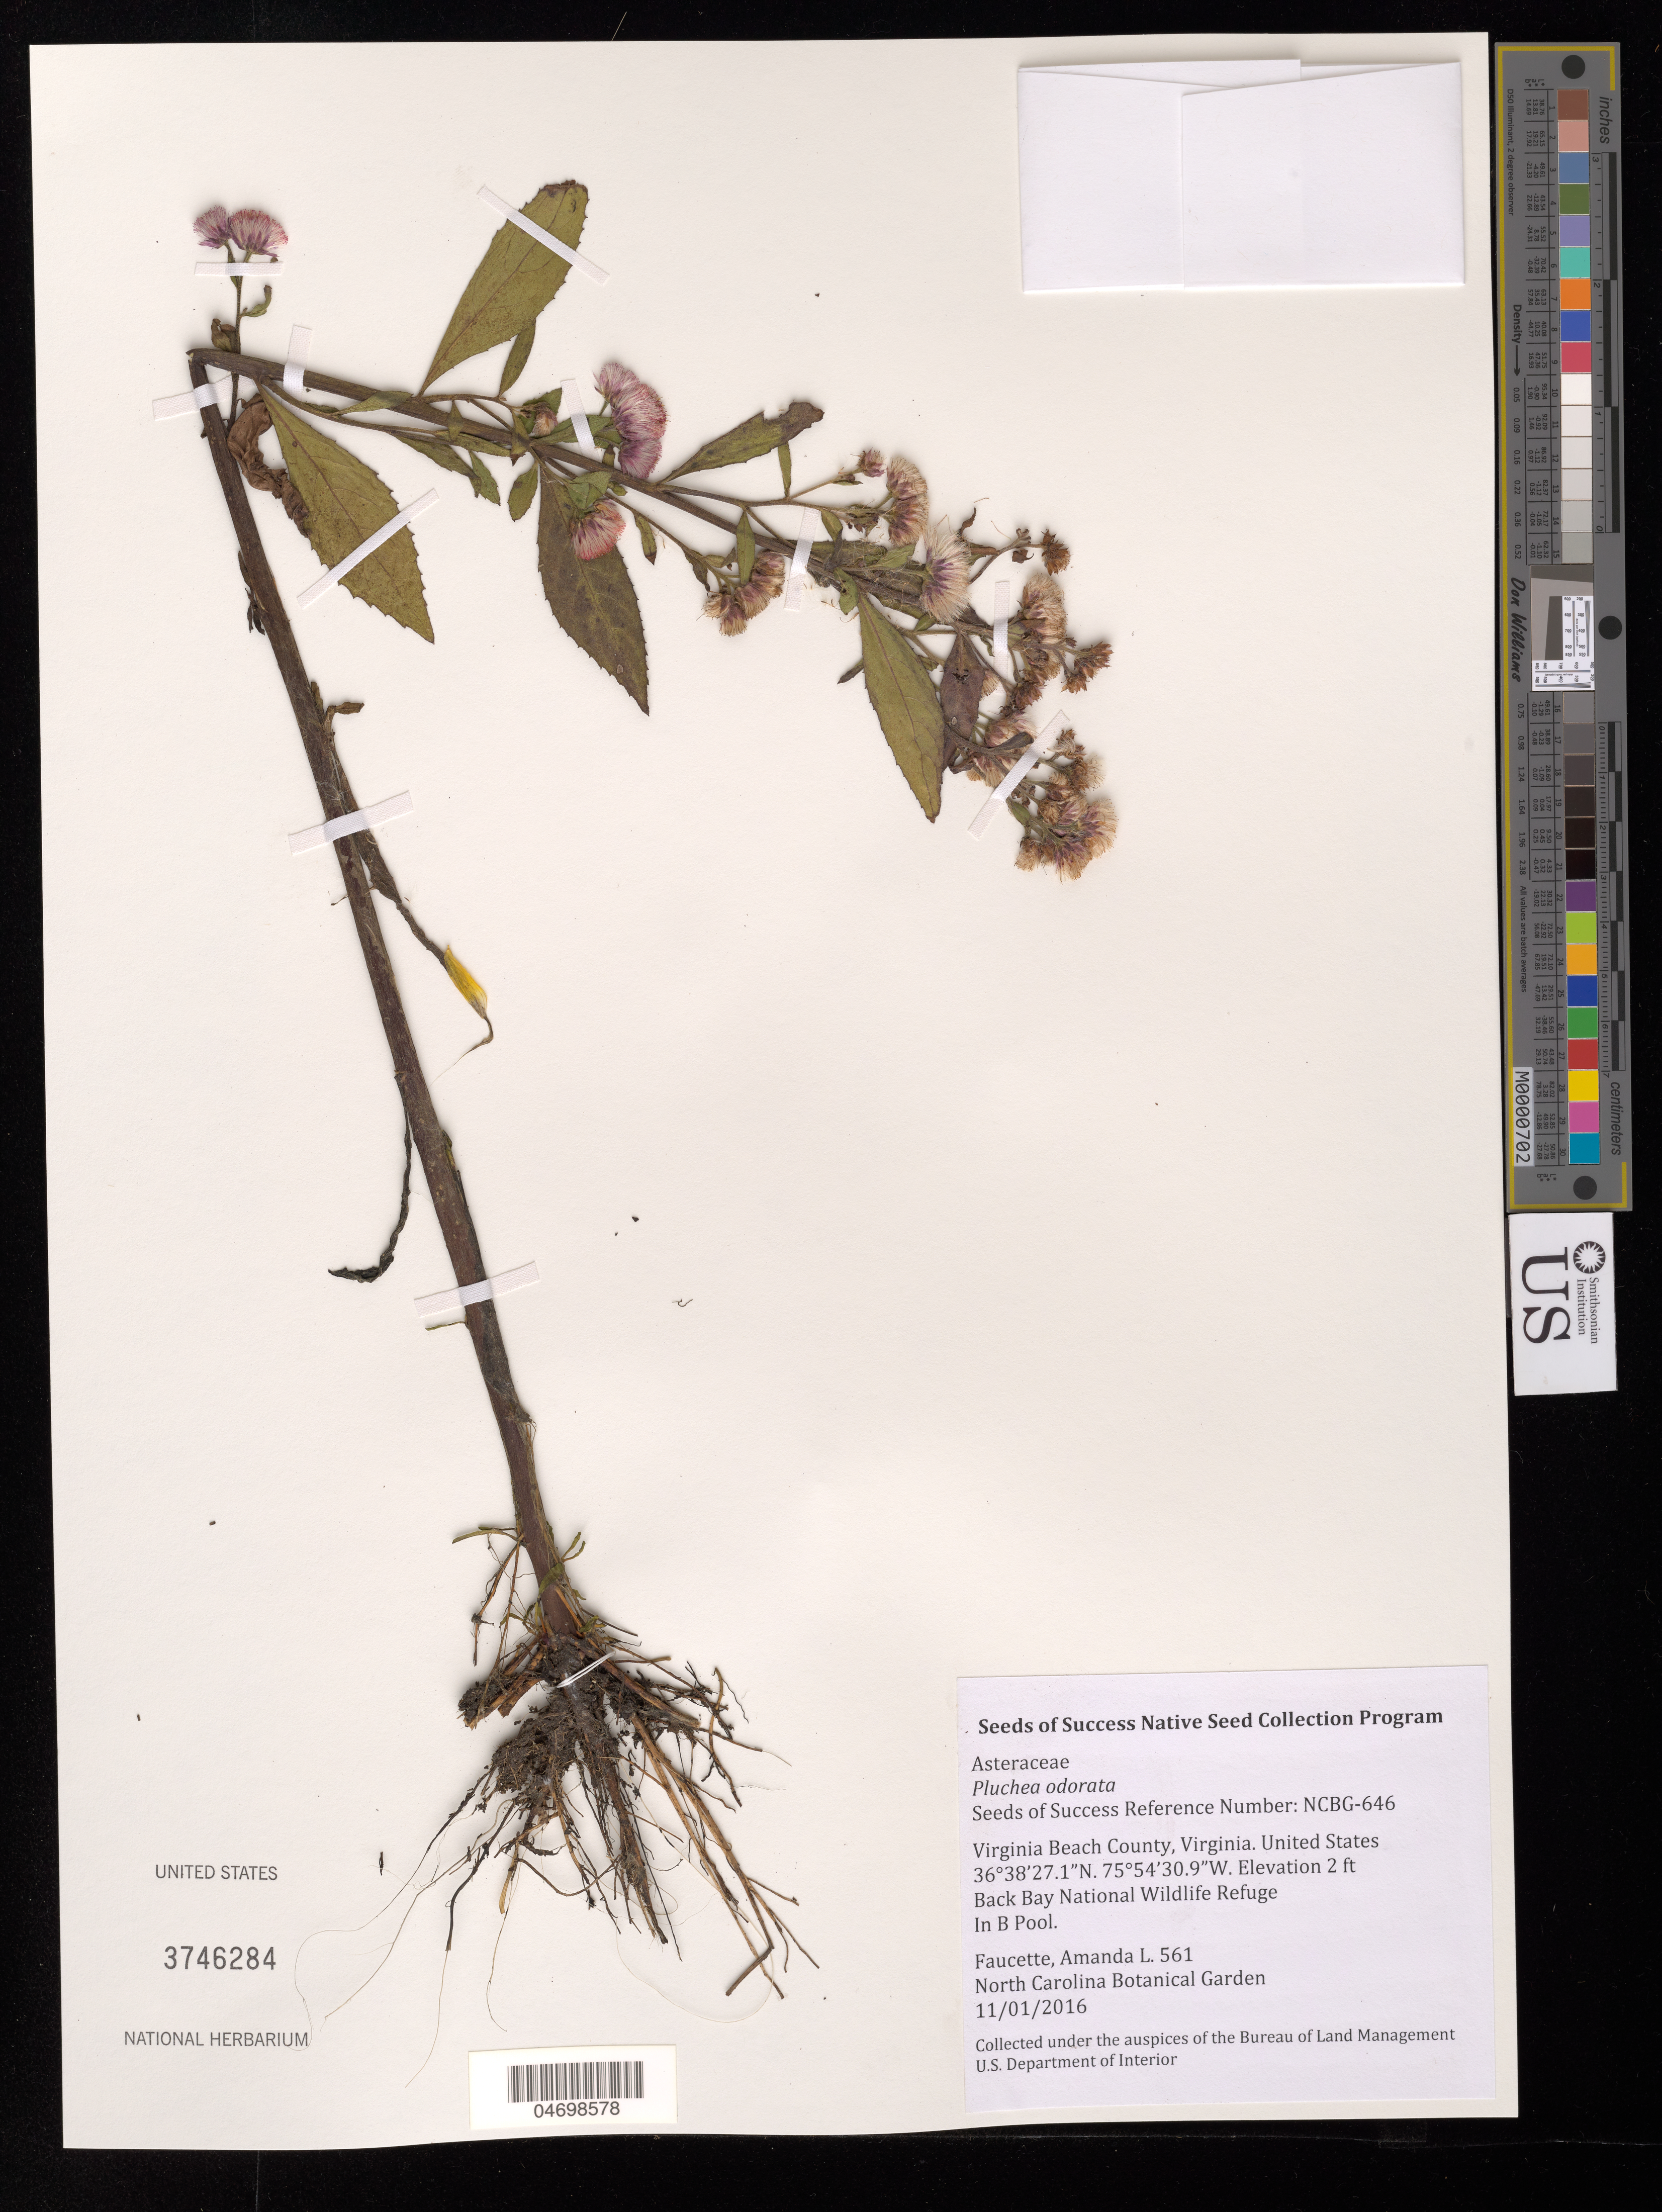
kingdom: Plantae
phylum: Tracheophyta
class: Magnoliopsida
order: Asterales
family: Asteraceae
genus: Pluchea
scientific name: Pluchea odorata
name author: (L.) Cass.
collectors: A. Faucette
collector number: NCBG-646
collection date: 2016-11-01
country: United States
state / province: Virginia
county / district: City of Virginia Beach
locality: Back Bay National Wildlife Refuge, B Pool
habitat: Brackish tidal marsh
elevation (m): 1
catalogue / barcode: US 3746284